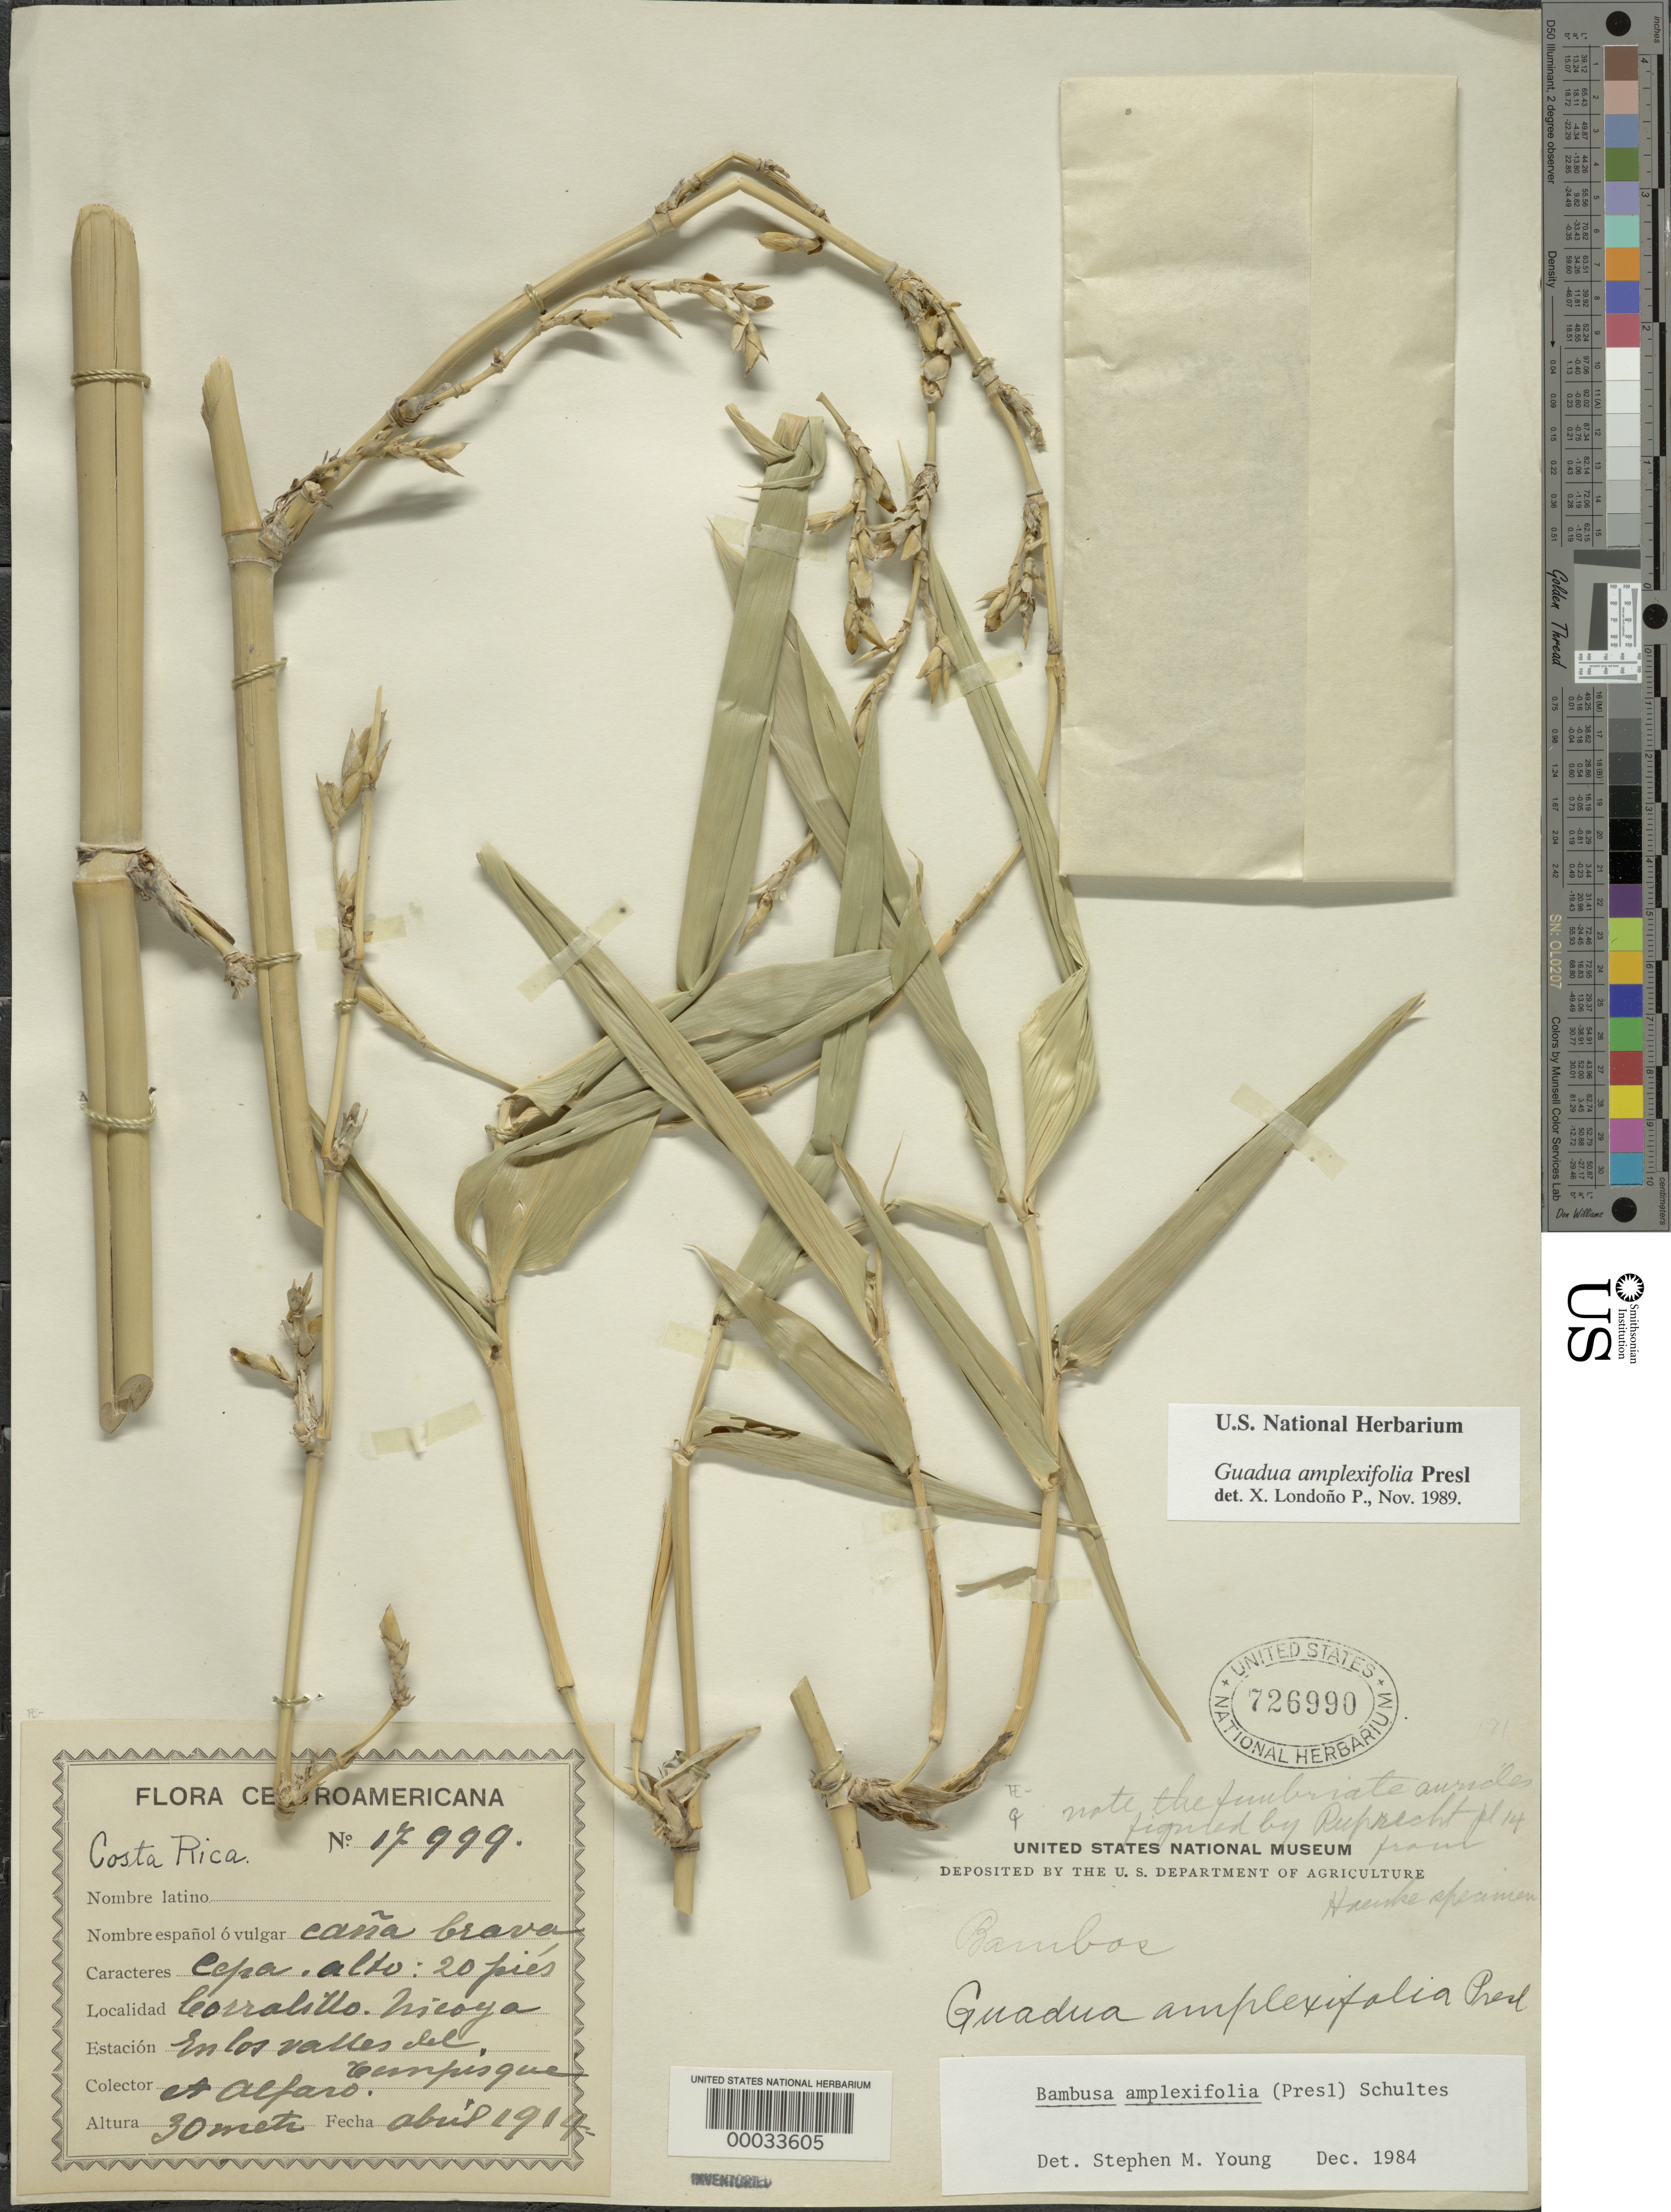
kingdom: Plantae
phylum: Tracheophyta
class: Liliopsida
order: Poales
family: Poaceae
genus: Guadua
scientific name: Guadua amplexifolia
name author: J. Presl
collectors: A. Alfaro Gonzalez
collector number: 17999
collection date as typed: Apr 1914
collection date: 1914-04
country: Costa Rica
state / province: Puntarenas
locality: Corralillo, nicoya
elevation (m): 30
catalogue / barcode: US 726990